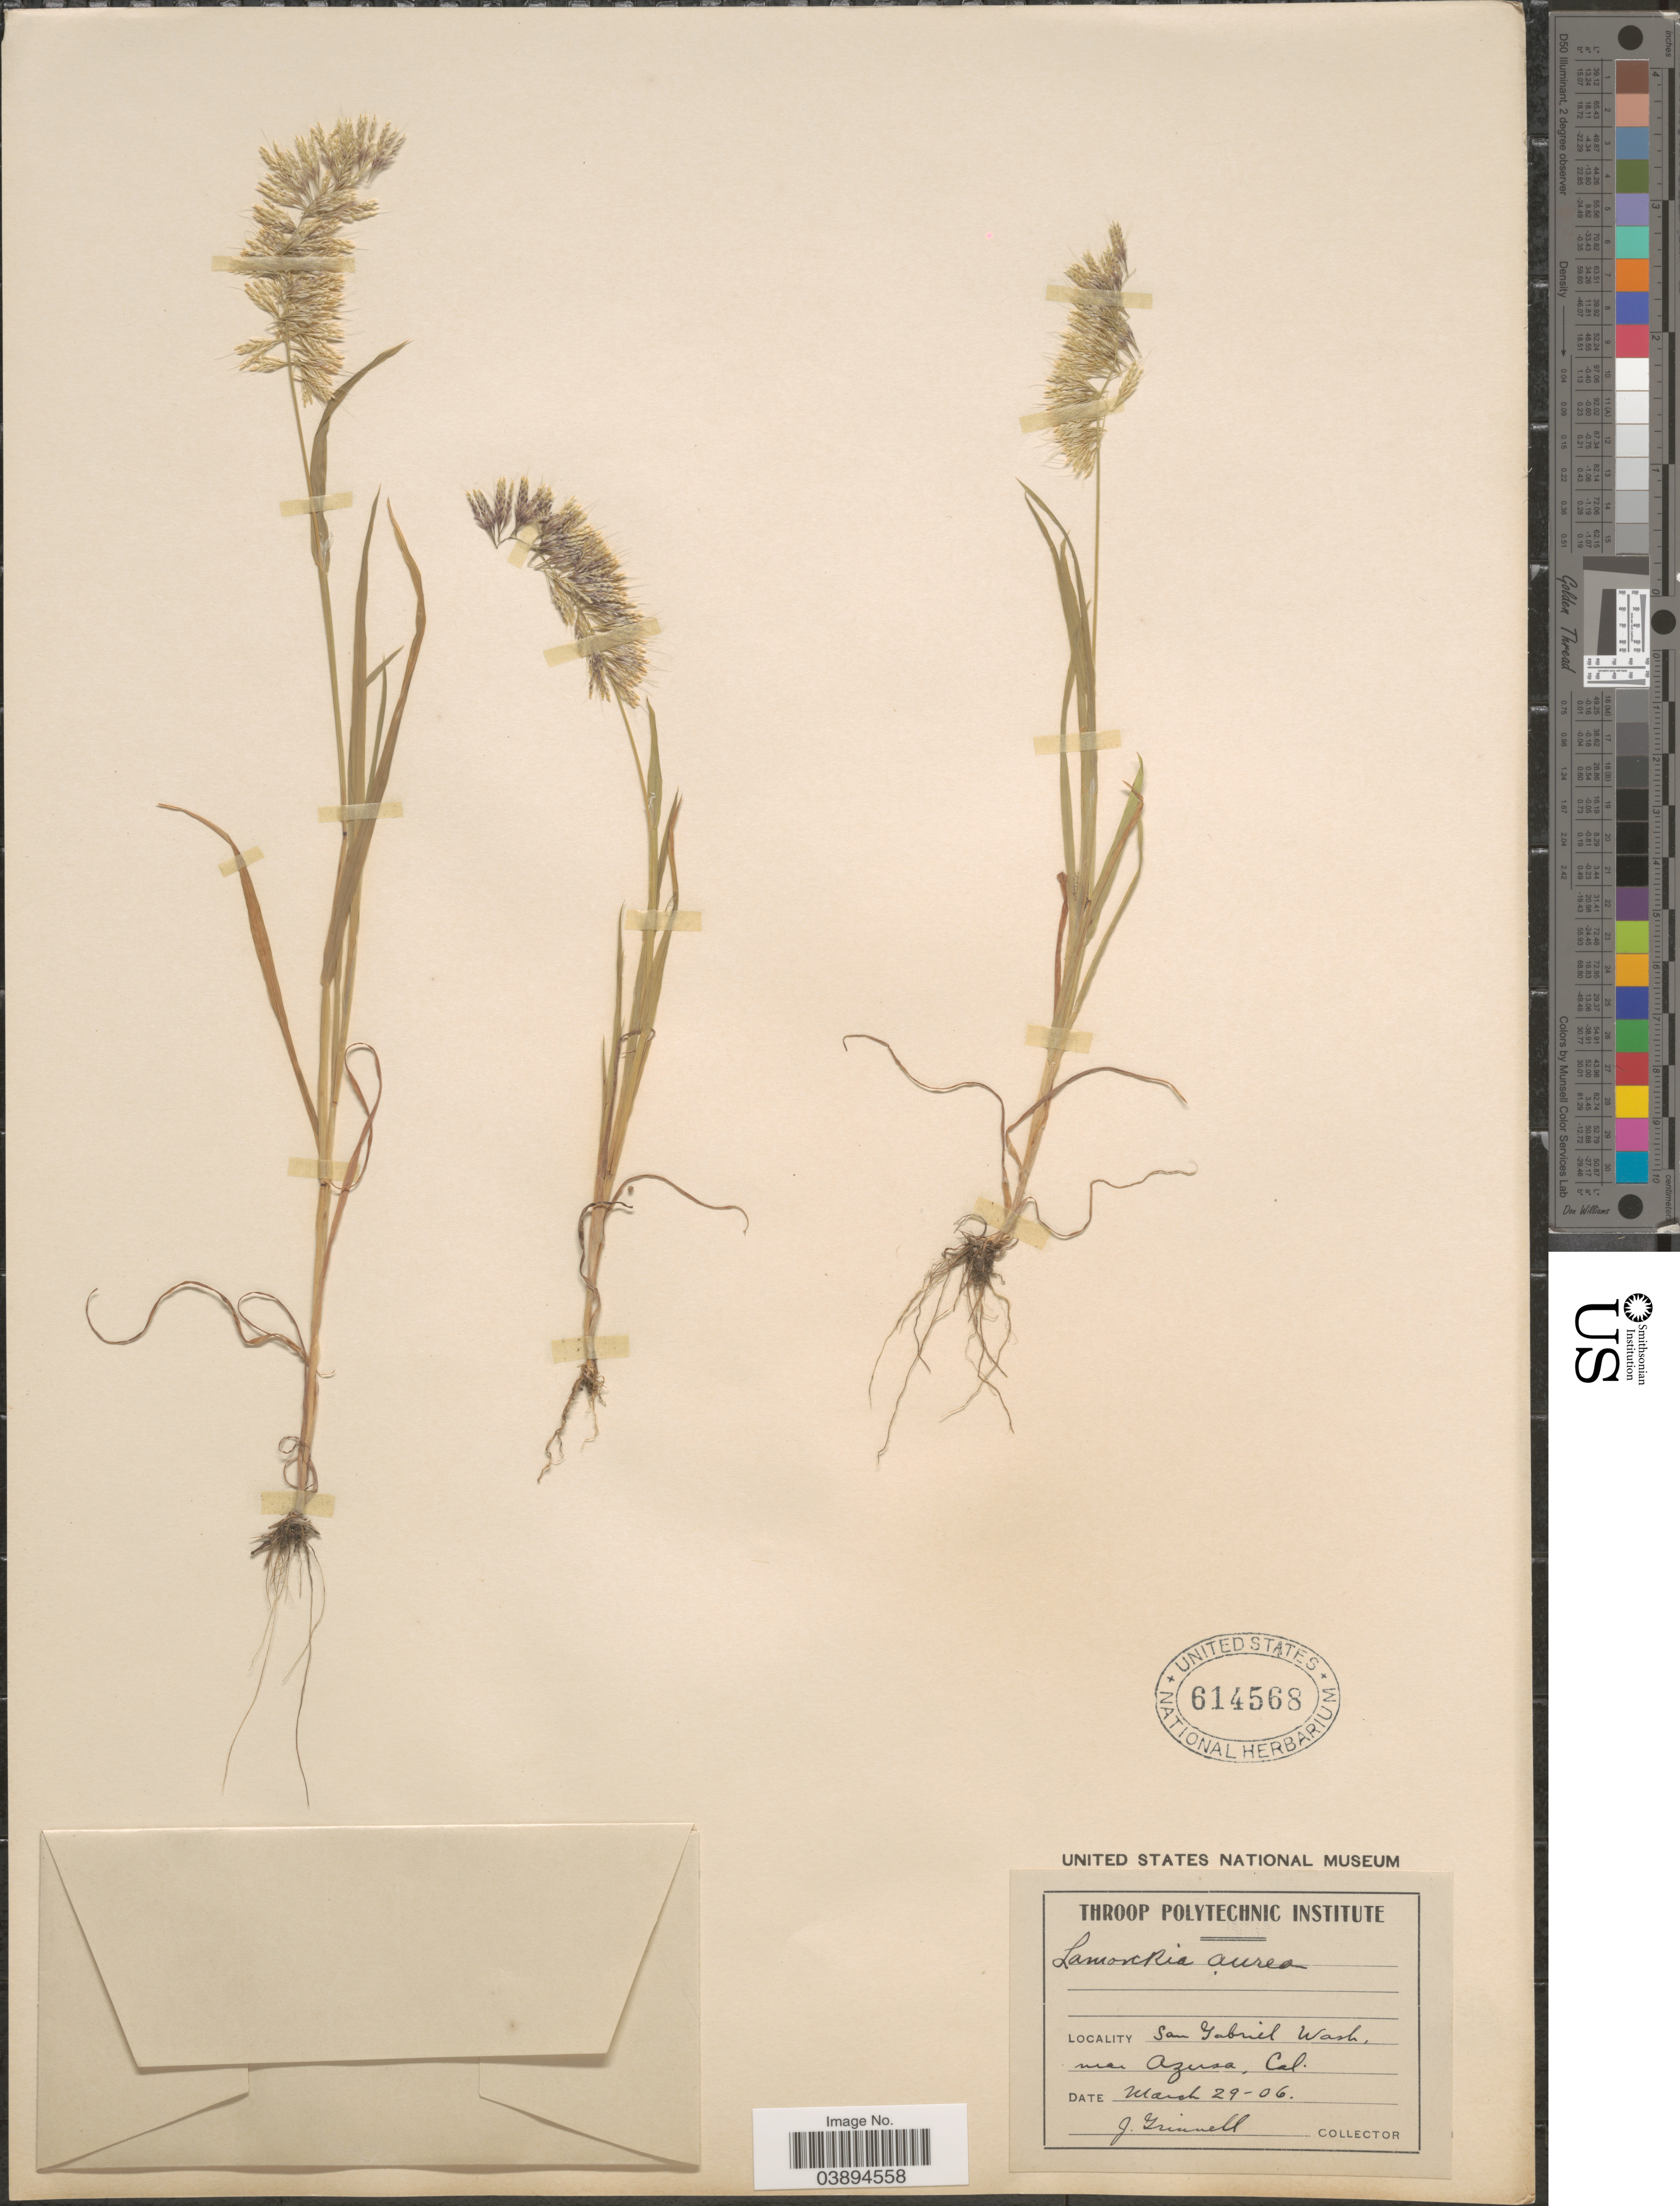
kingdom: Plantae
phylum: Tracheophyta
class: Liliopsida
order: Poales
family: Poaceae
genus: Lamarckia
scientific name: Lamarckia aurea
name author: (L.) Moench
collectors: J. Grinnell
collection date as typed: Transcribed d/m/y: 26/3/6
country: United States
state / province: California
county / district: Los Angeles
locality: San Gabriel Wash, near Azusa.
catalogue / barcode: US 614568